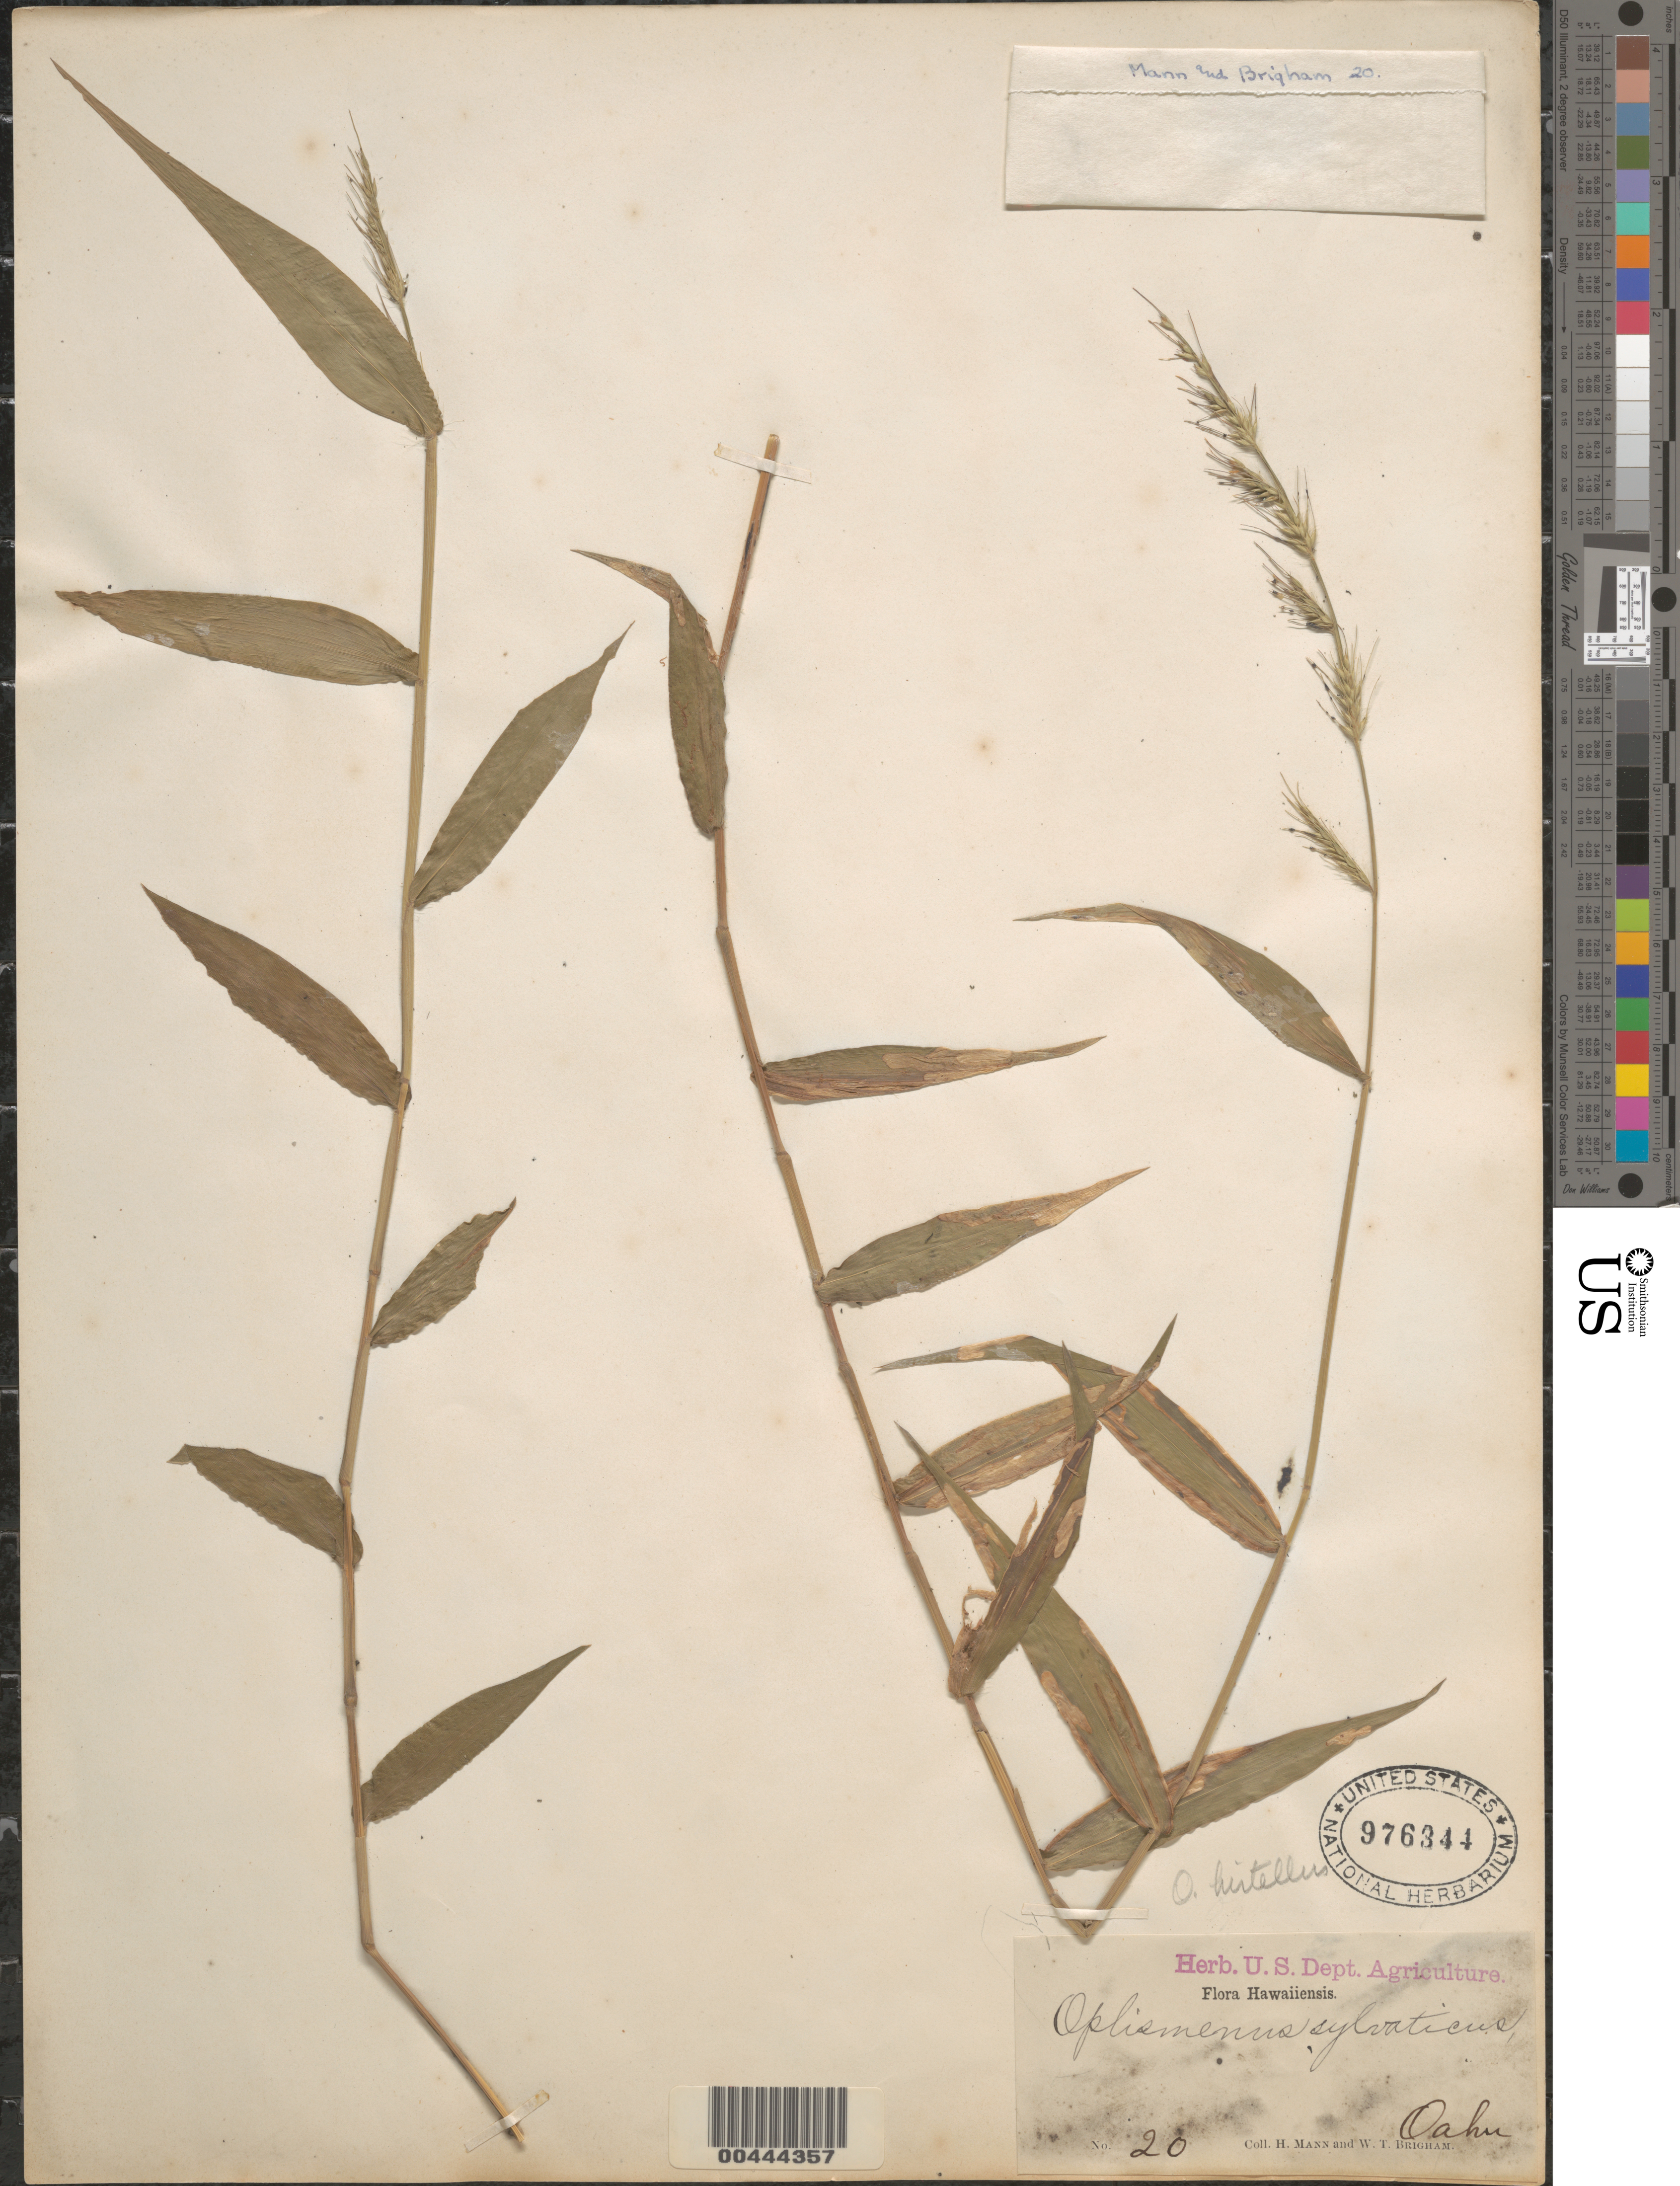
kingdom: Plantae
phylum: Tracheophyta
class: Liliopsida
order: Poales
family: Poaceae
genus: Oplismenus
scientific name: Oplismenus hirtellus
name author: (L.) P. Beauv.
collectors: H. Mann & W. T. Brigham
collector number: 20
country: United States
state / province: Hawaii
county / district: Honolulu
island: Oahu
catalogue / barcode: US 976344